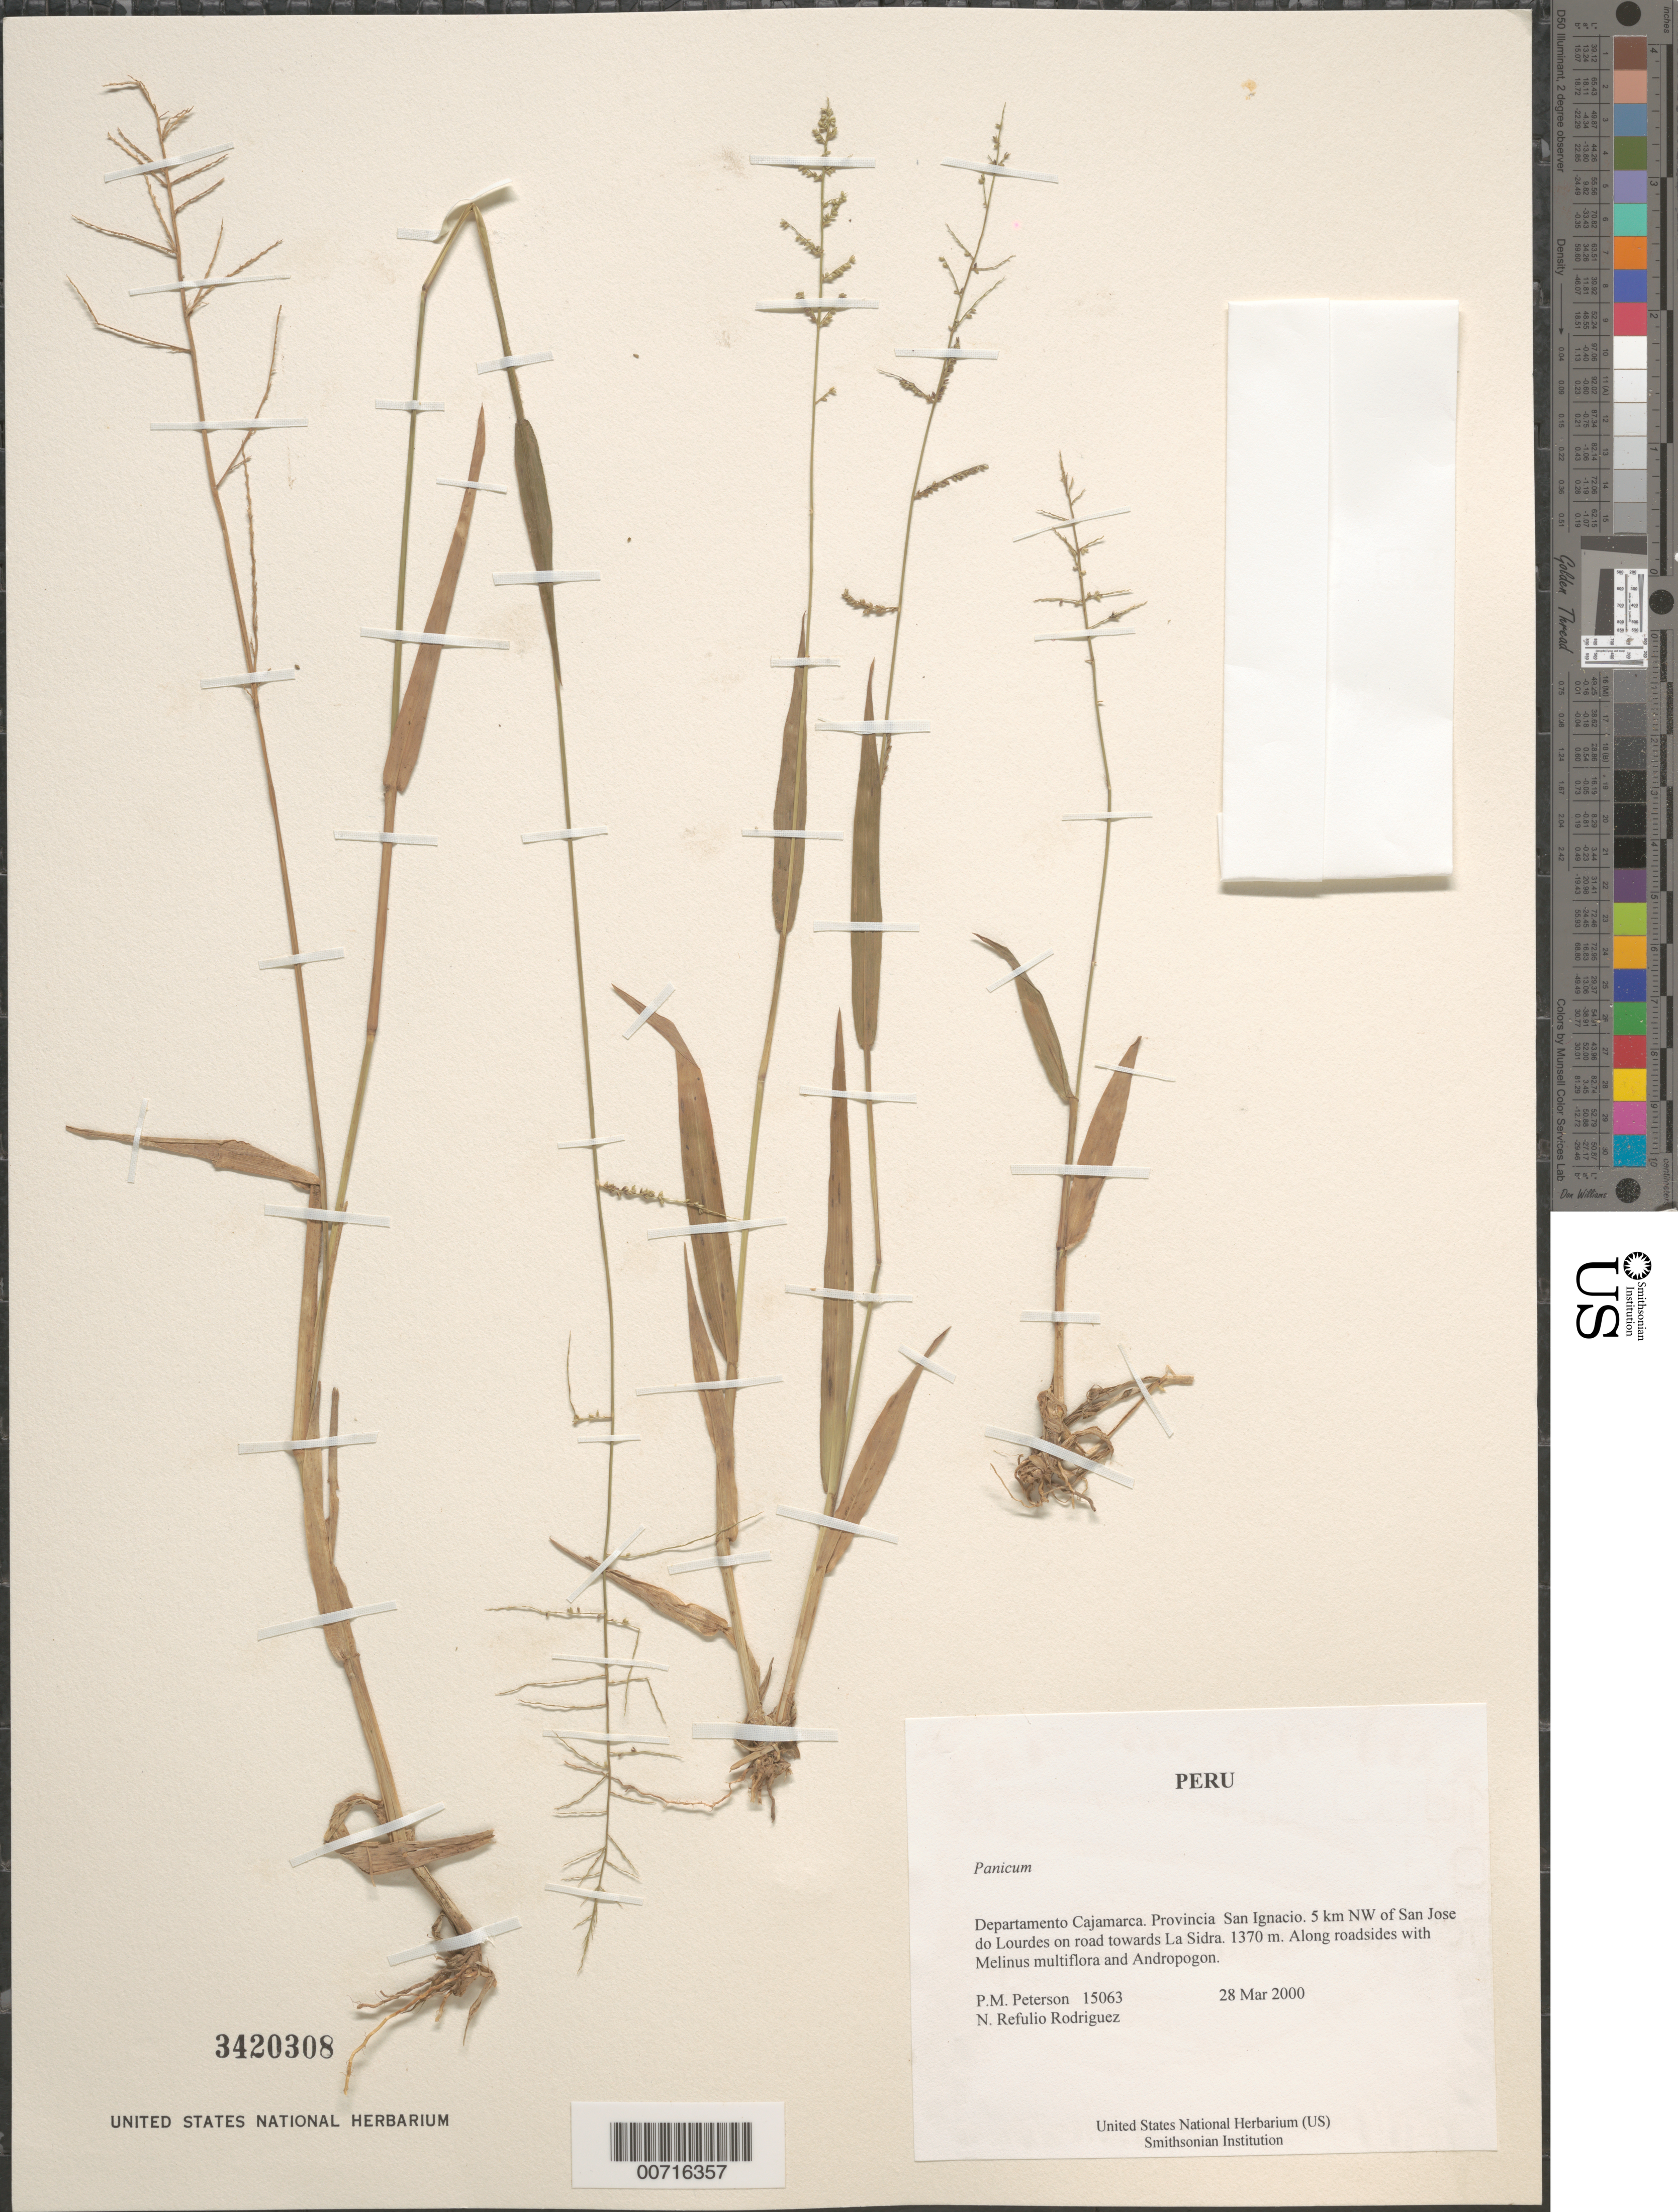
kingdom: Plantae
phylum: Tracheophyta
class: Liliopsida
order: Poales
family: Poaceae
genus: Steinchisma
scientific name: Steinchisma laxum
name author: (Sw.) Zuloaga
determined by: Davidse, Gerrit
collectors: P. M. Peterson & N. Refulio-Rodríguez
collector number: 15063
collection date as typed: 28 Mar 2000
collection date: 2000-03-28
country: Peru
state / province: Cajamarca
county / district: San Ignacio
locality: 5 km NW of San Jose do Lourdes on road towards La Sidra.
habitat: Along roadsides with Melinus multiflora and Andropogon.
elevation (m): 1370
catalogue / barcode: US 3420308